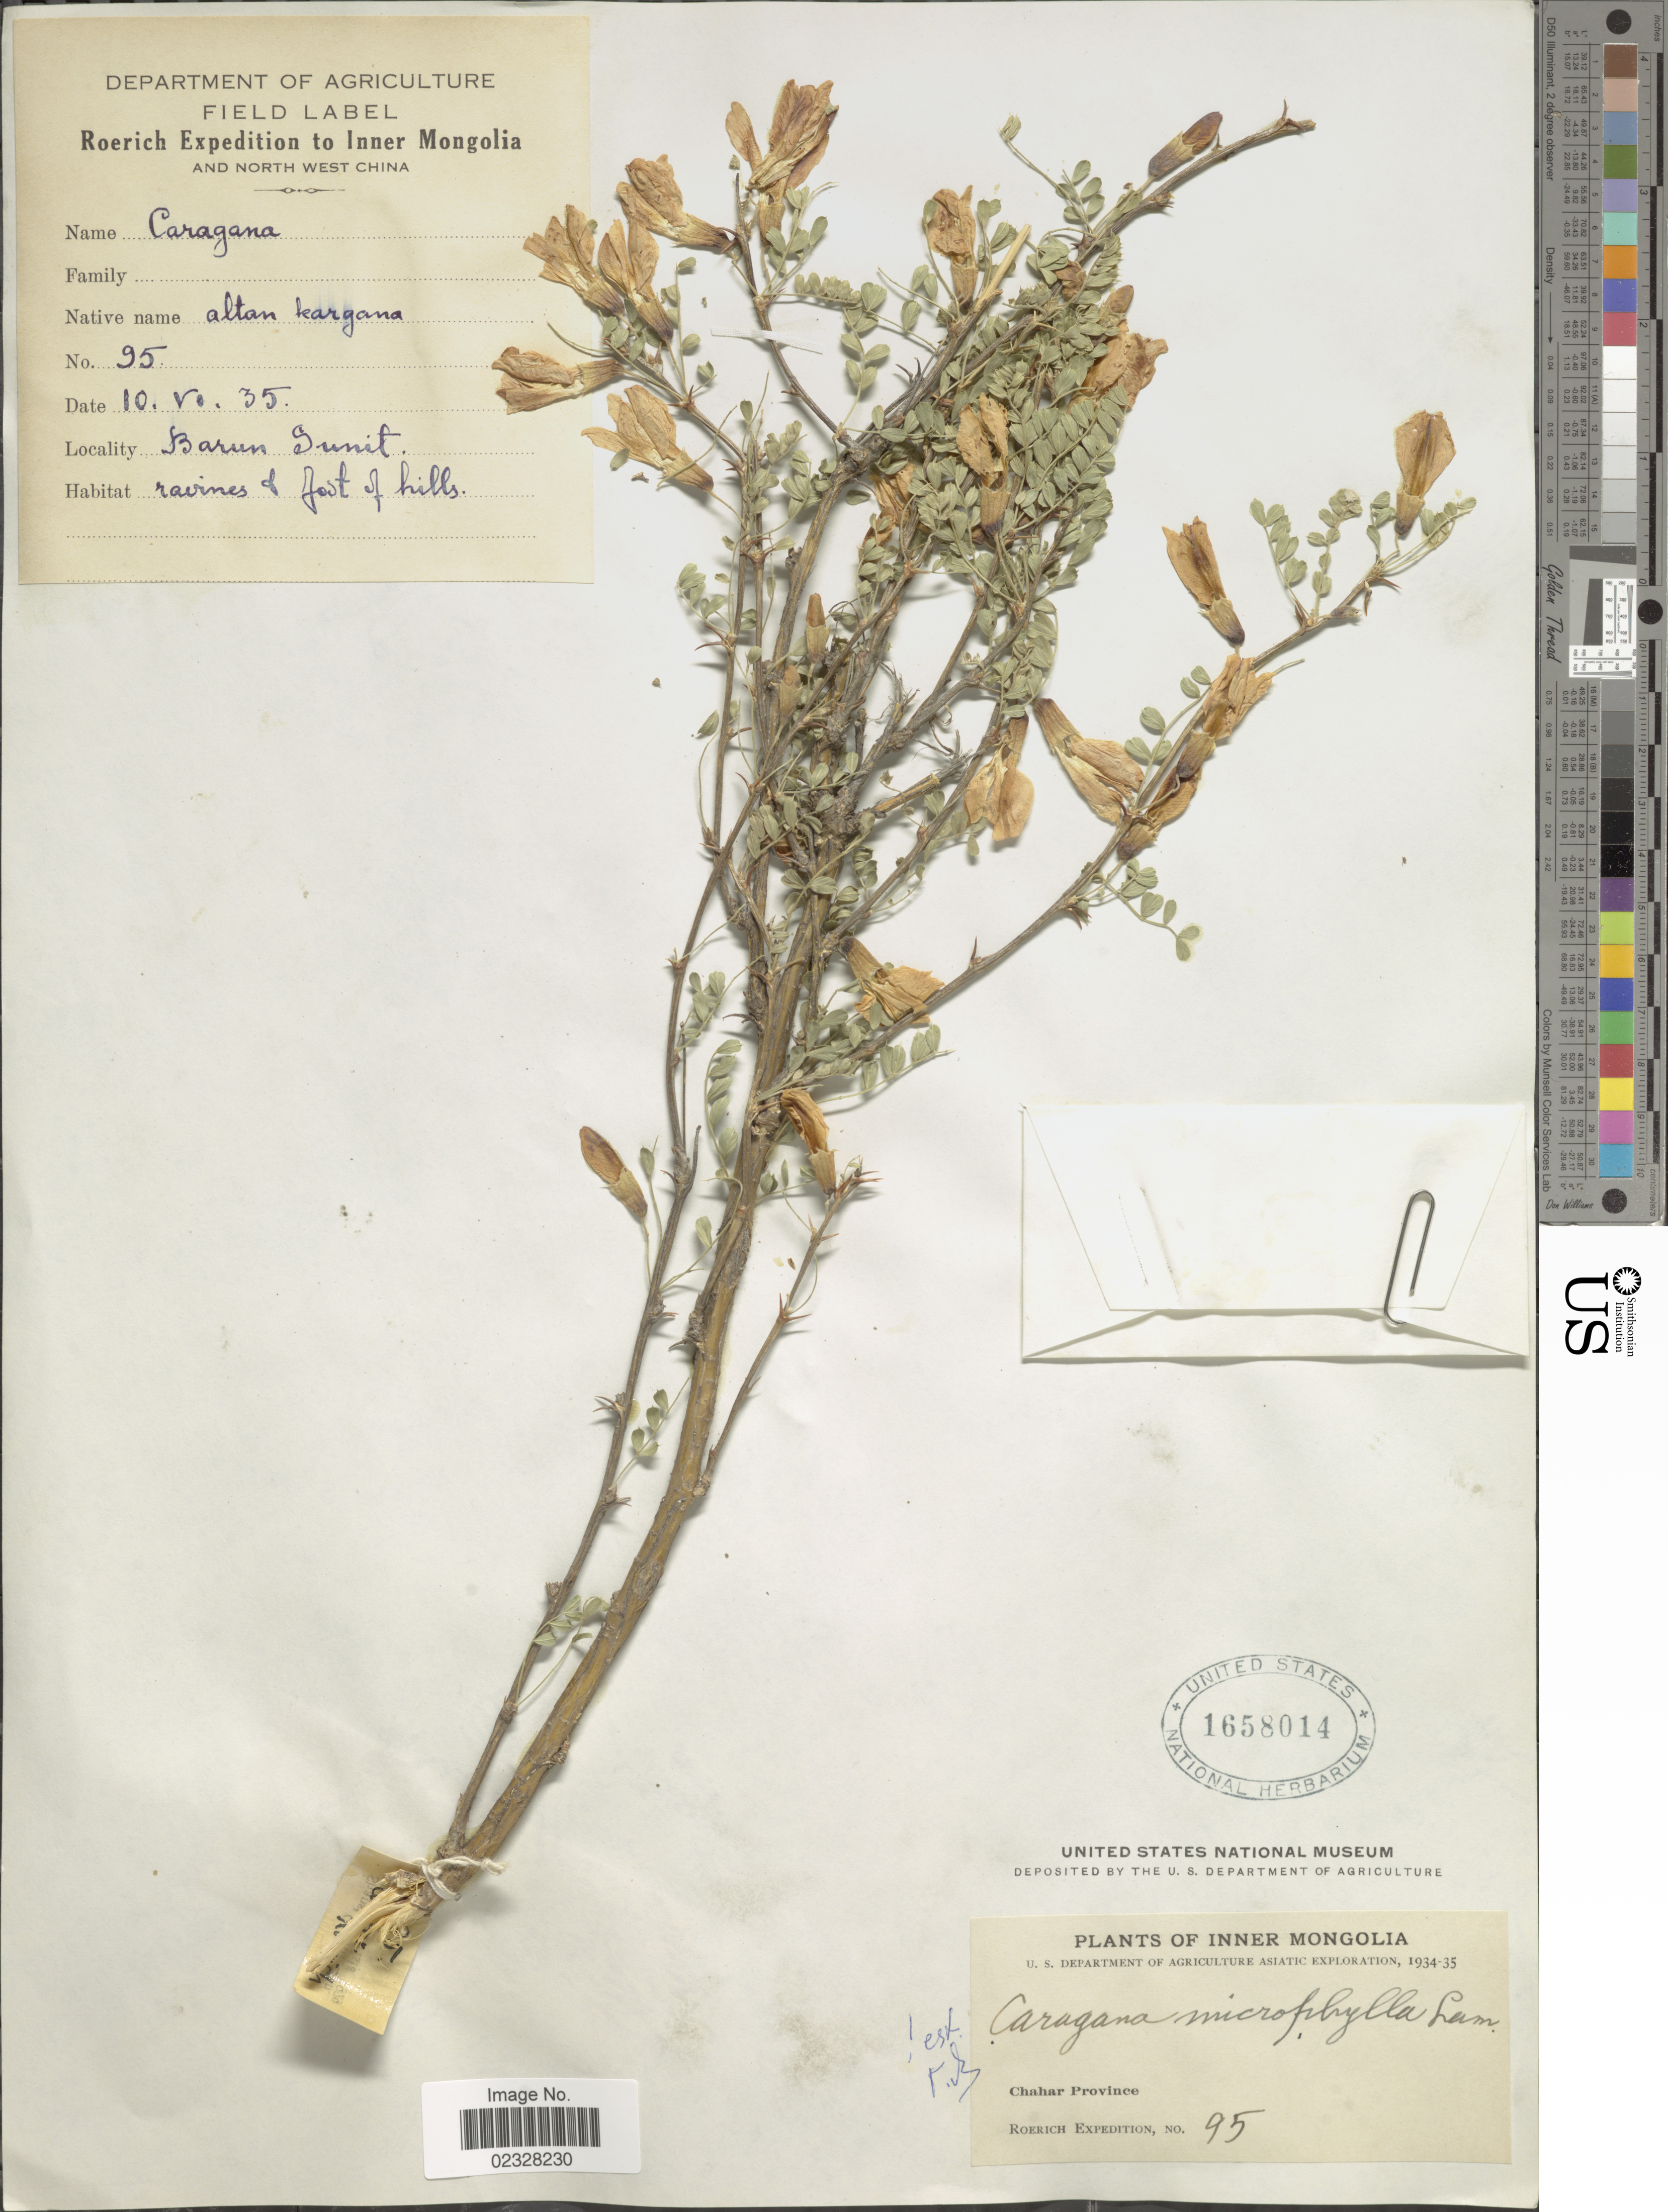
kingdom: Plantae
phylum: Tracheophyta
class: Magnoliopsida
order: Fabales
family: Fabaceae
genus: Caragana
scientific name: Caragana microphylla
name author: Lam.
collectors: Roerich Expedition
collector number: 95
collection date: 1935-06-10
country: China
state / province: Nei Monggol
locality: Inner Mongilia. Chahar Province. Barun Summit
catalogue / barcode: US 1658014